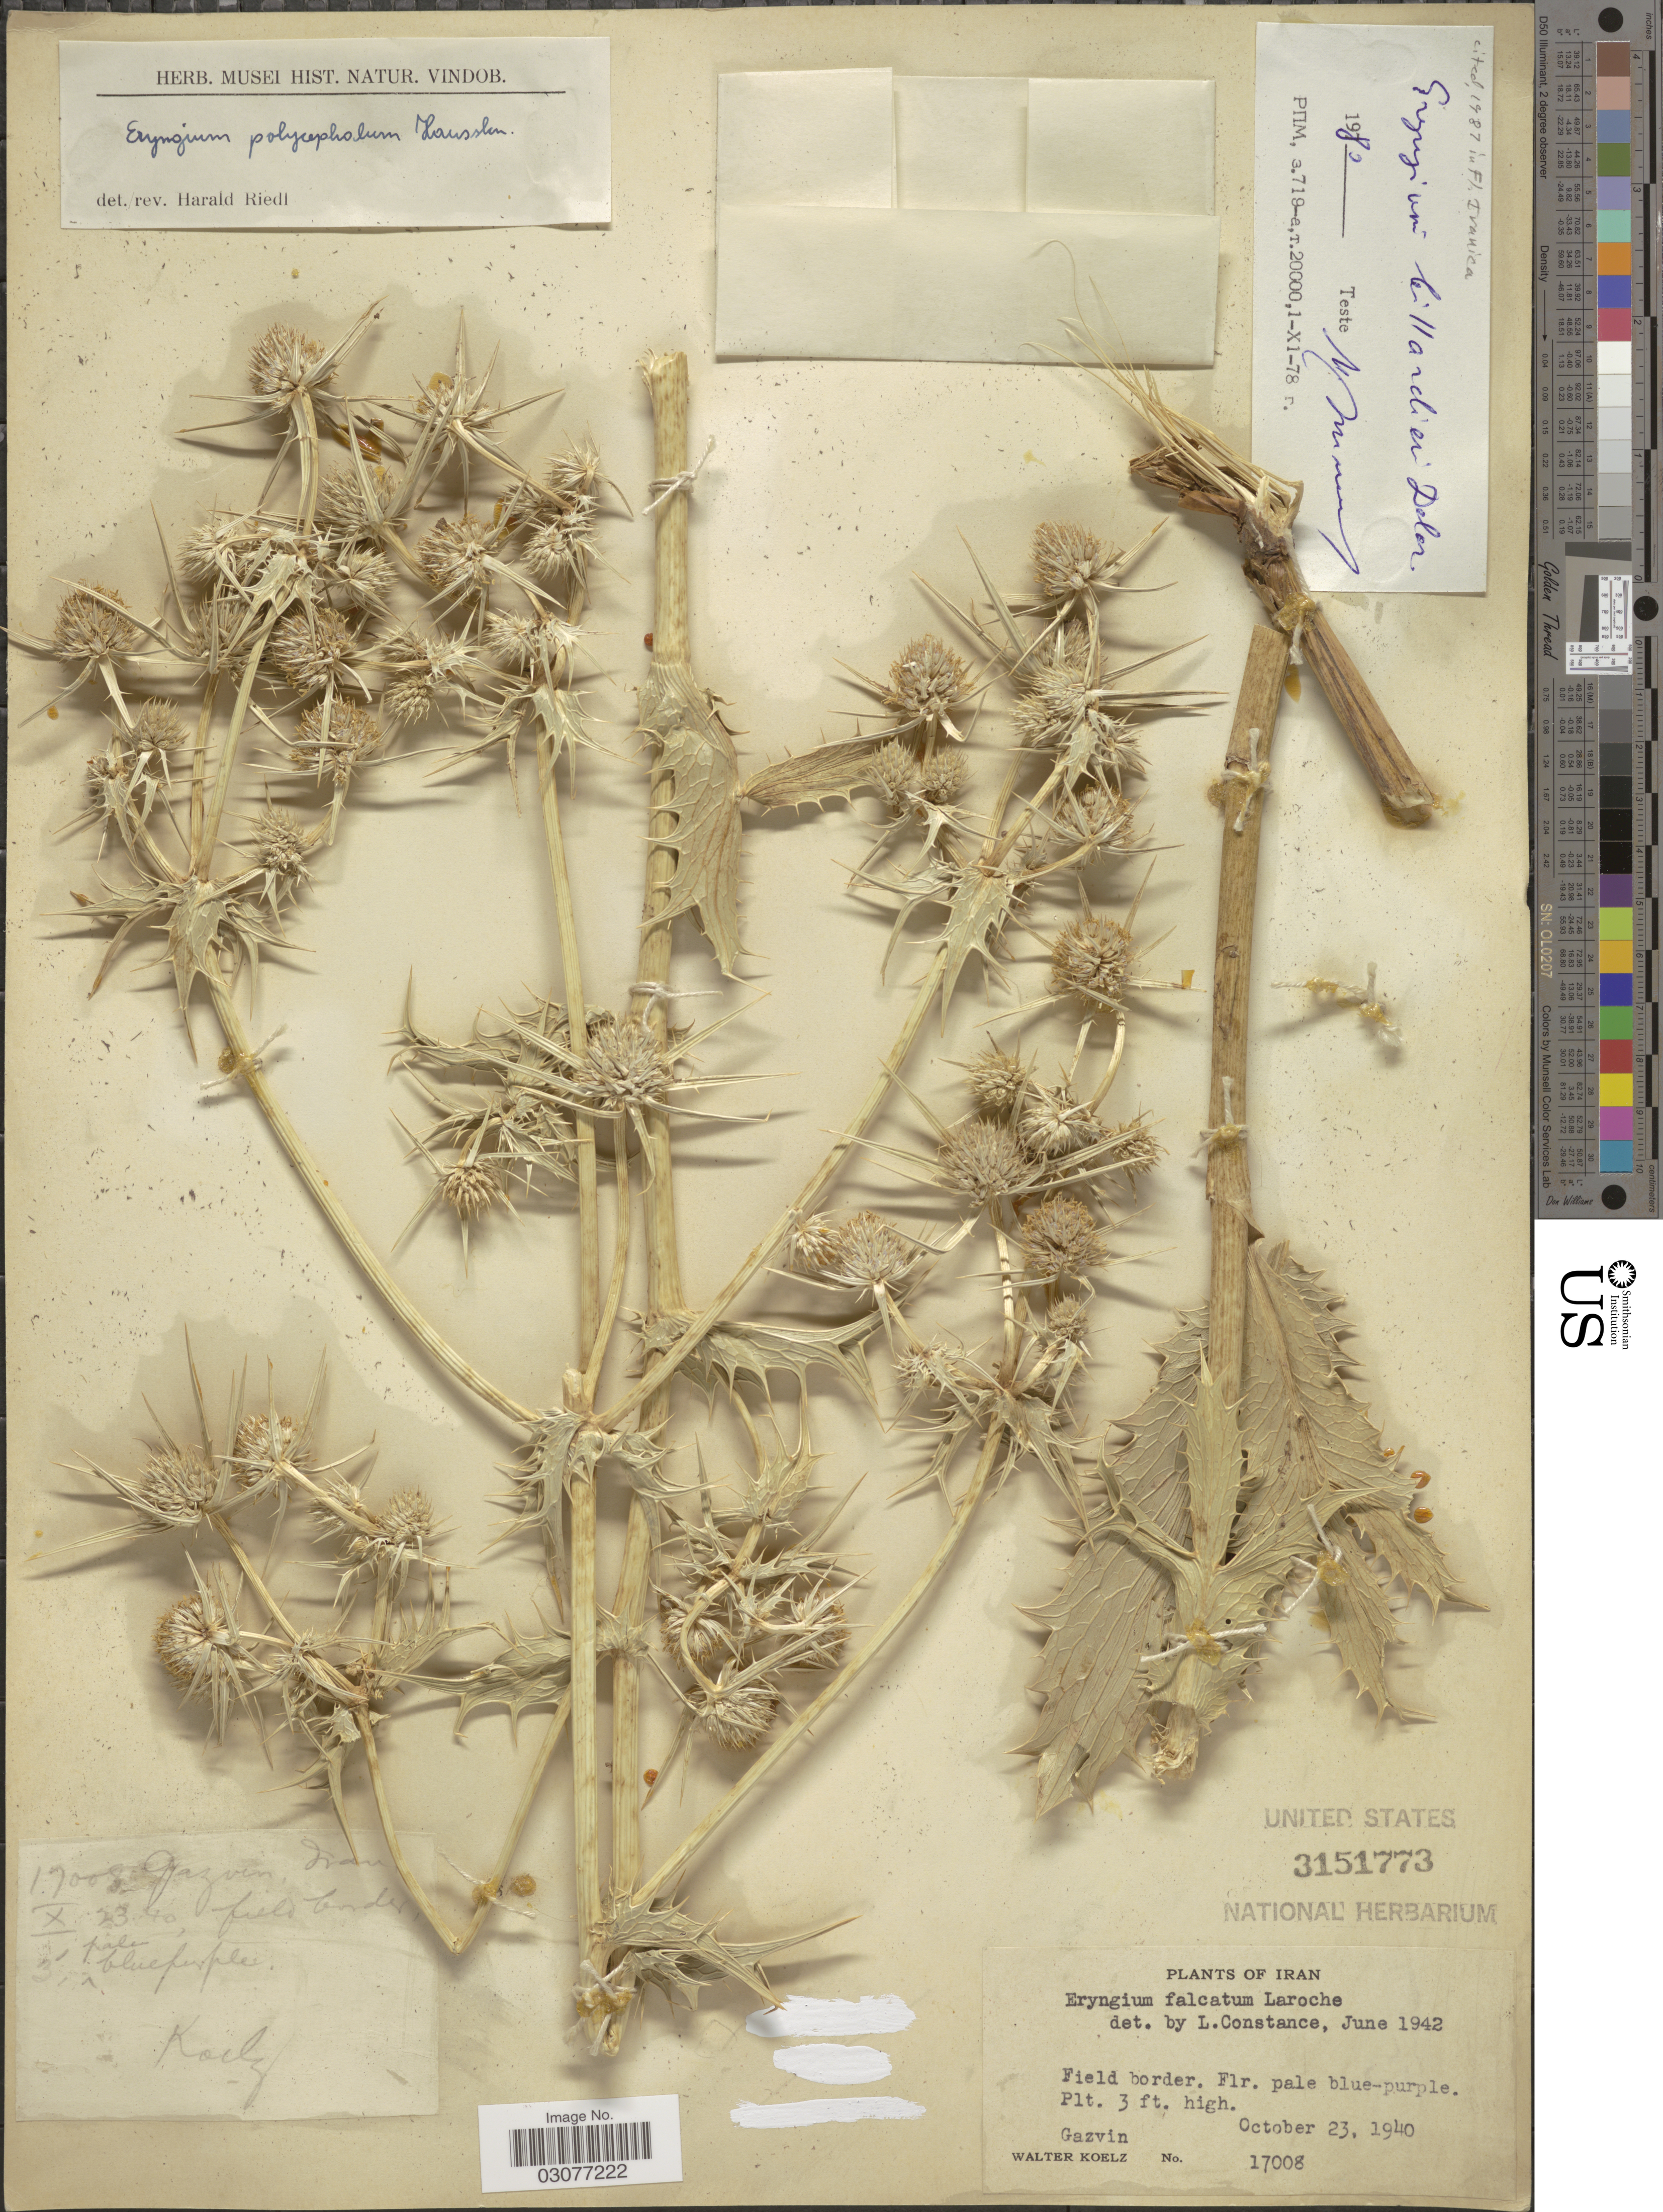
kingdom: Plantae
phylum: Tracheophyta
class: Magnoliopsida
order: Apiales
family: Apiaceae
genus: Eryngium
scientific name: Eryngium billardierei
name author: F. Delaroche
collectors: W. N. Koelz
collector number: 17008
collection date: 1940-10-23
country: Iran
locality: Gazvin.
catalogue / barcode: US 2151773